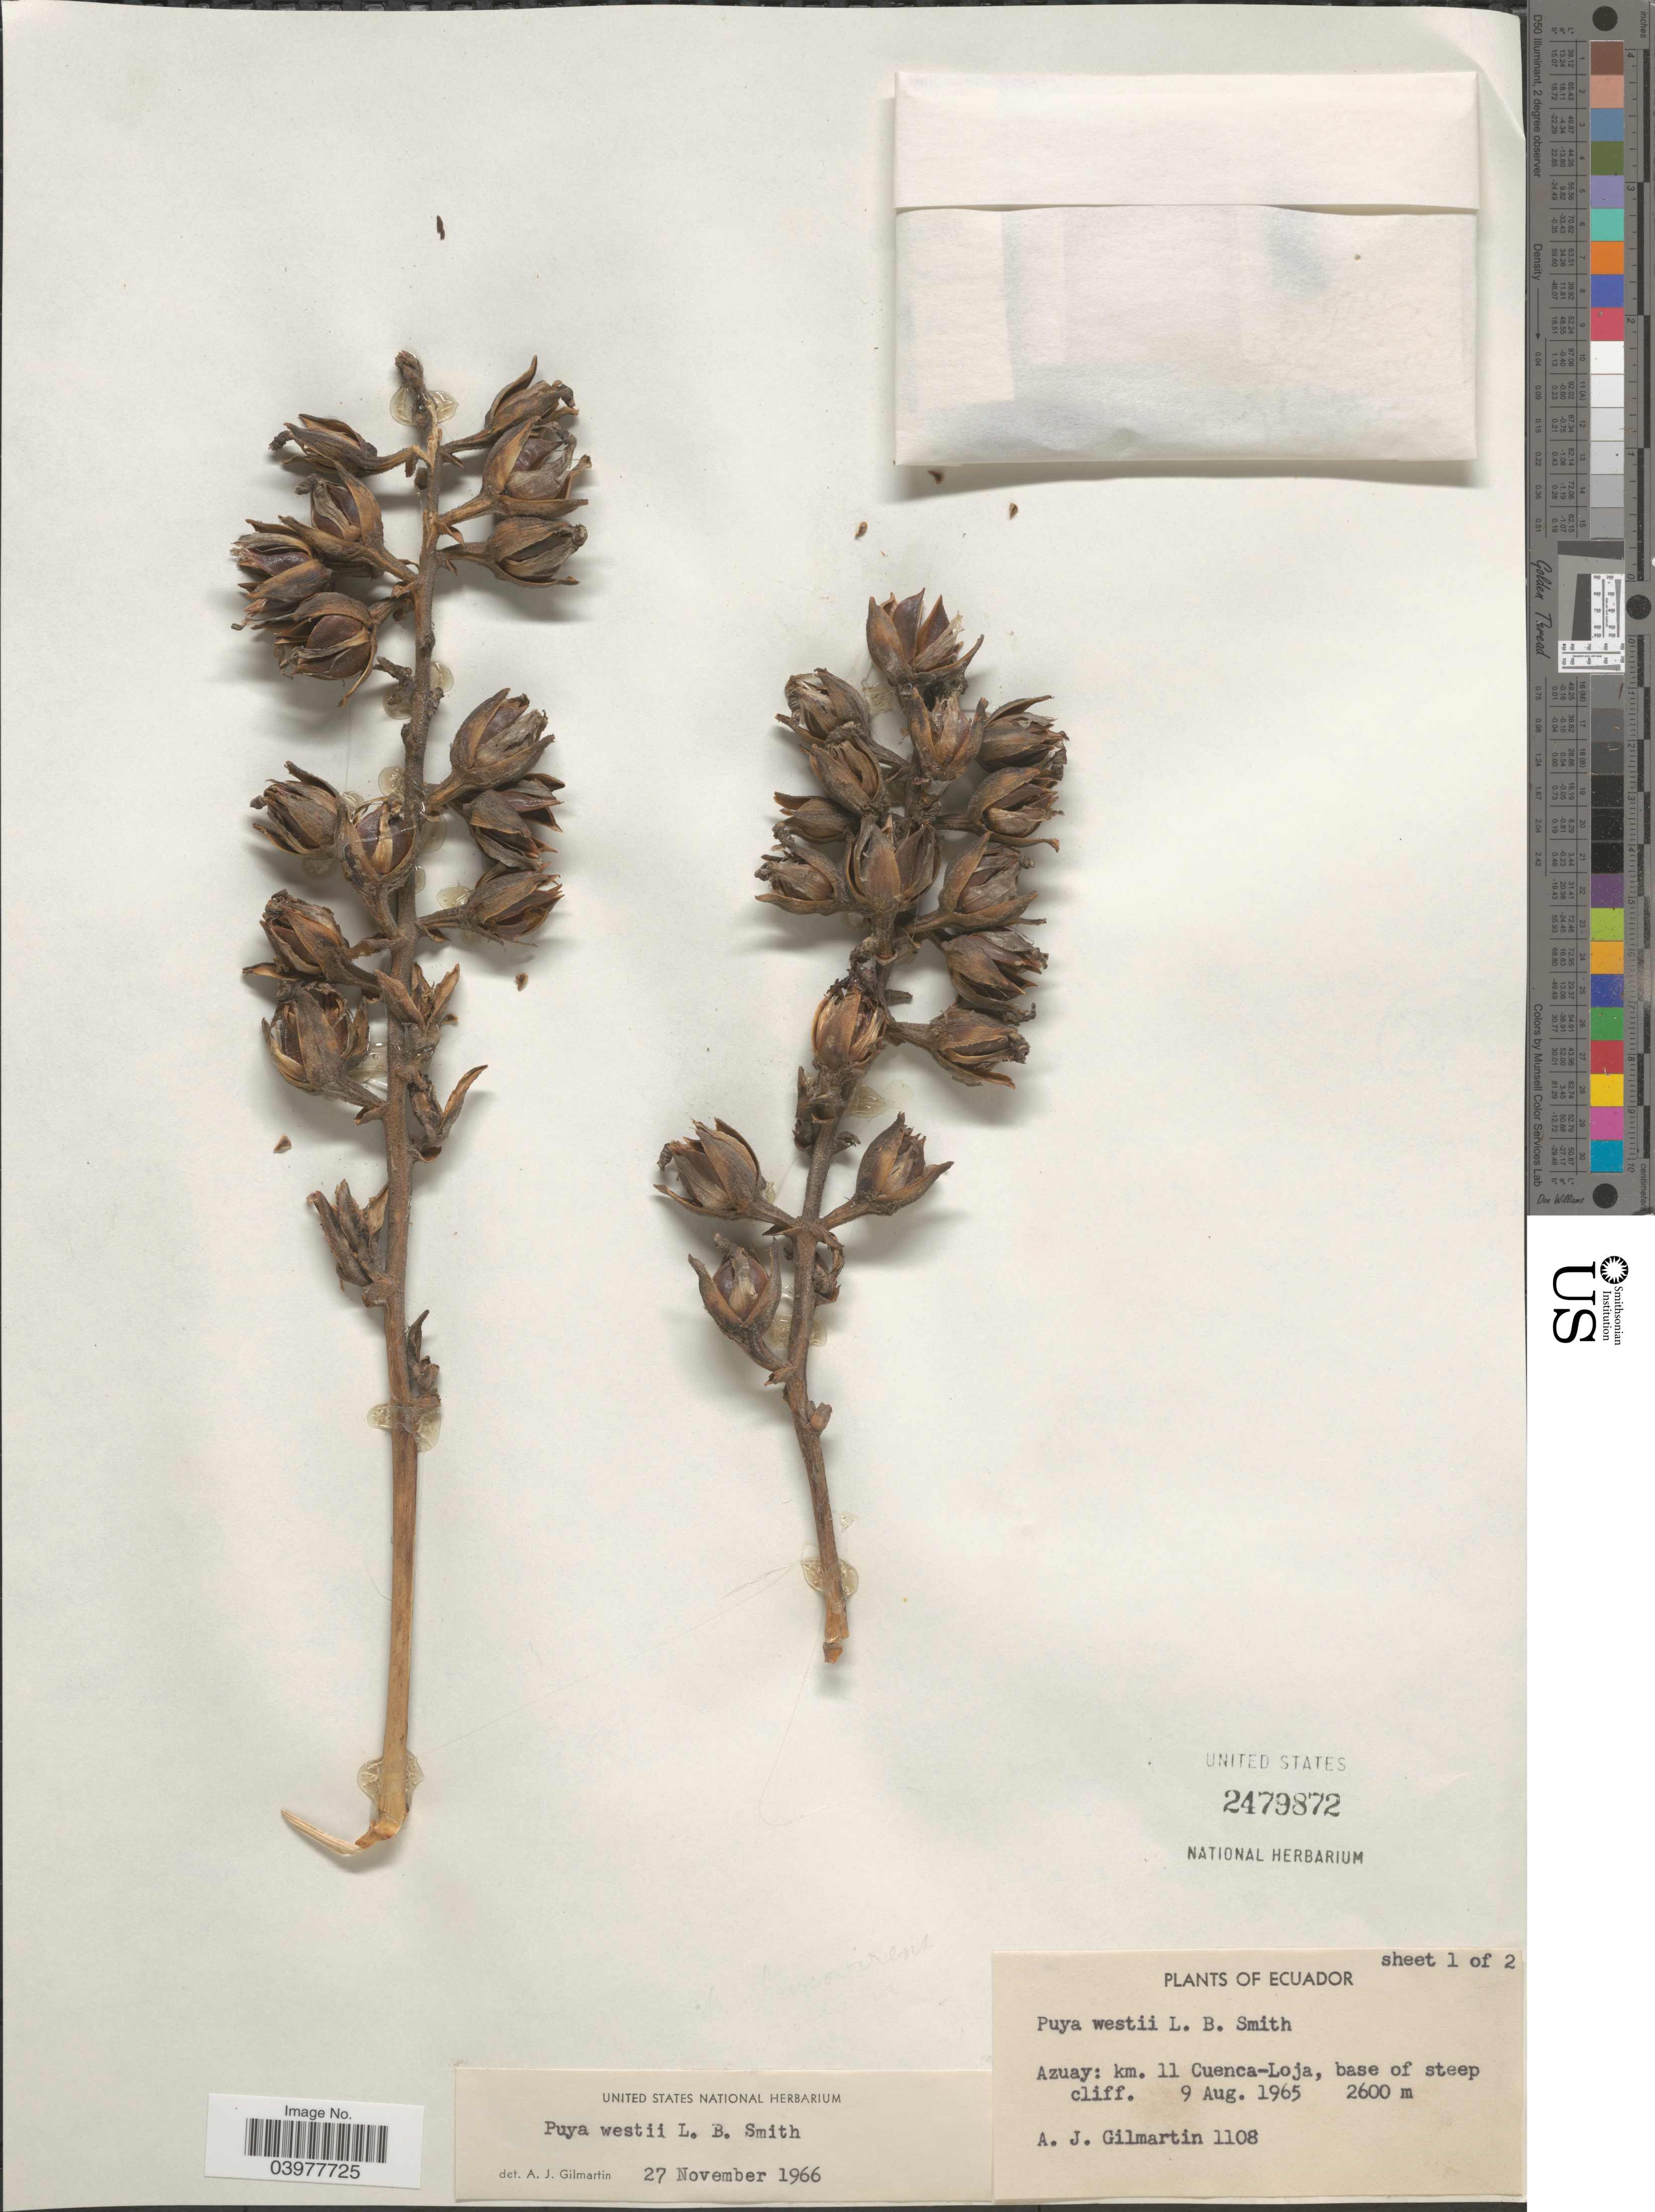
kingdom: Plantae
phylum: Tracheophyta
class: Liliopsida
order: Poales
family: Bromeliaceae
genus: Puya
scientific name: Puya westii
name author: L.B. Sm.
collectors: A. J. Gilmartin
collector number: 1108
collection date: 1965-08-09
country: Ecuador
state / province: Azuay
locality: Km. 11 Cuenca-Loja, base of steep cliff.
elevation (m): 2600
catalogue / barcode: US 2479872